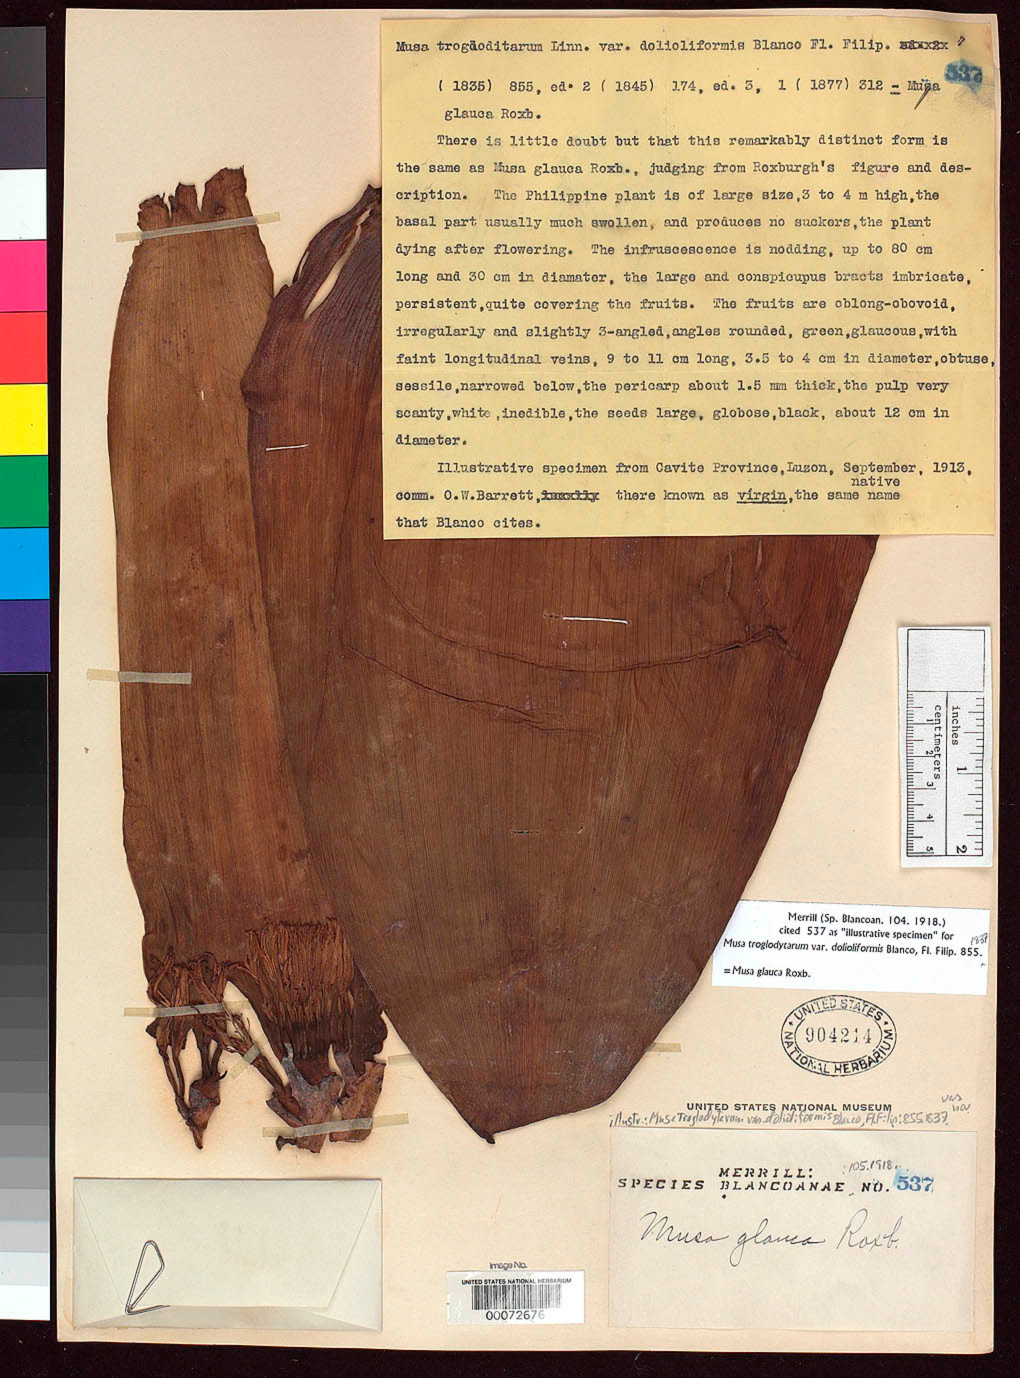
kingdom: Plantae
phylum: Tracheophyta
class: Liliopsida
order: Zingiberales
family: Musaceae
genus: Musa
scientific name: Musa troglodytarum var. dolioliformis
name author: Blanco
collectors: E. D. Merrill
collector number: Sp. Blancoan. 0537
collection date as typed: Sep 1913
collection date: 1913-09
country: Philippines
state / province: Calabarzon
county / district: Cavite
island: Luzon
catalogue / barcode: US 904214